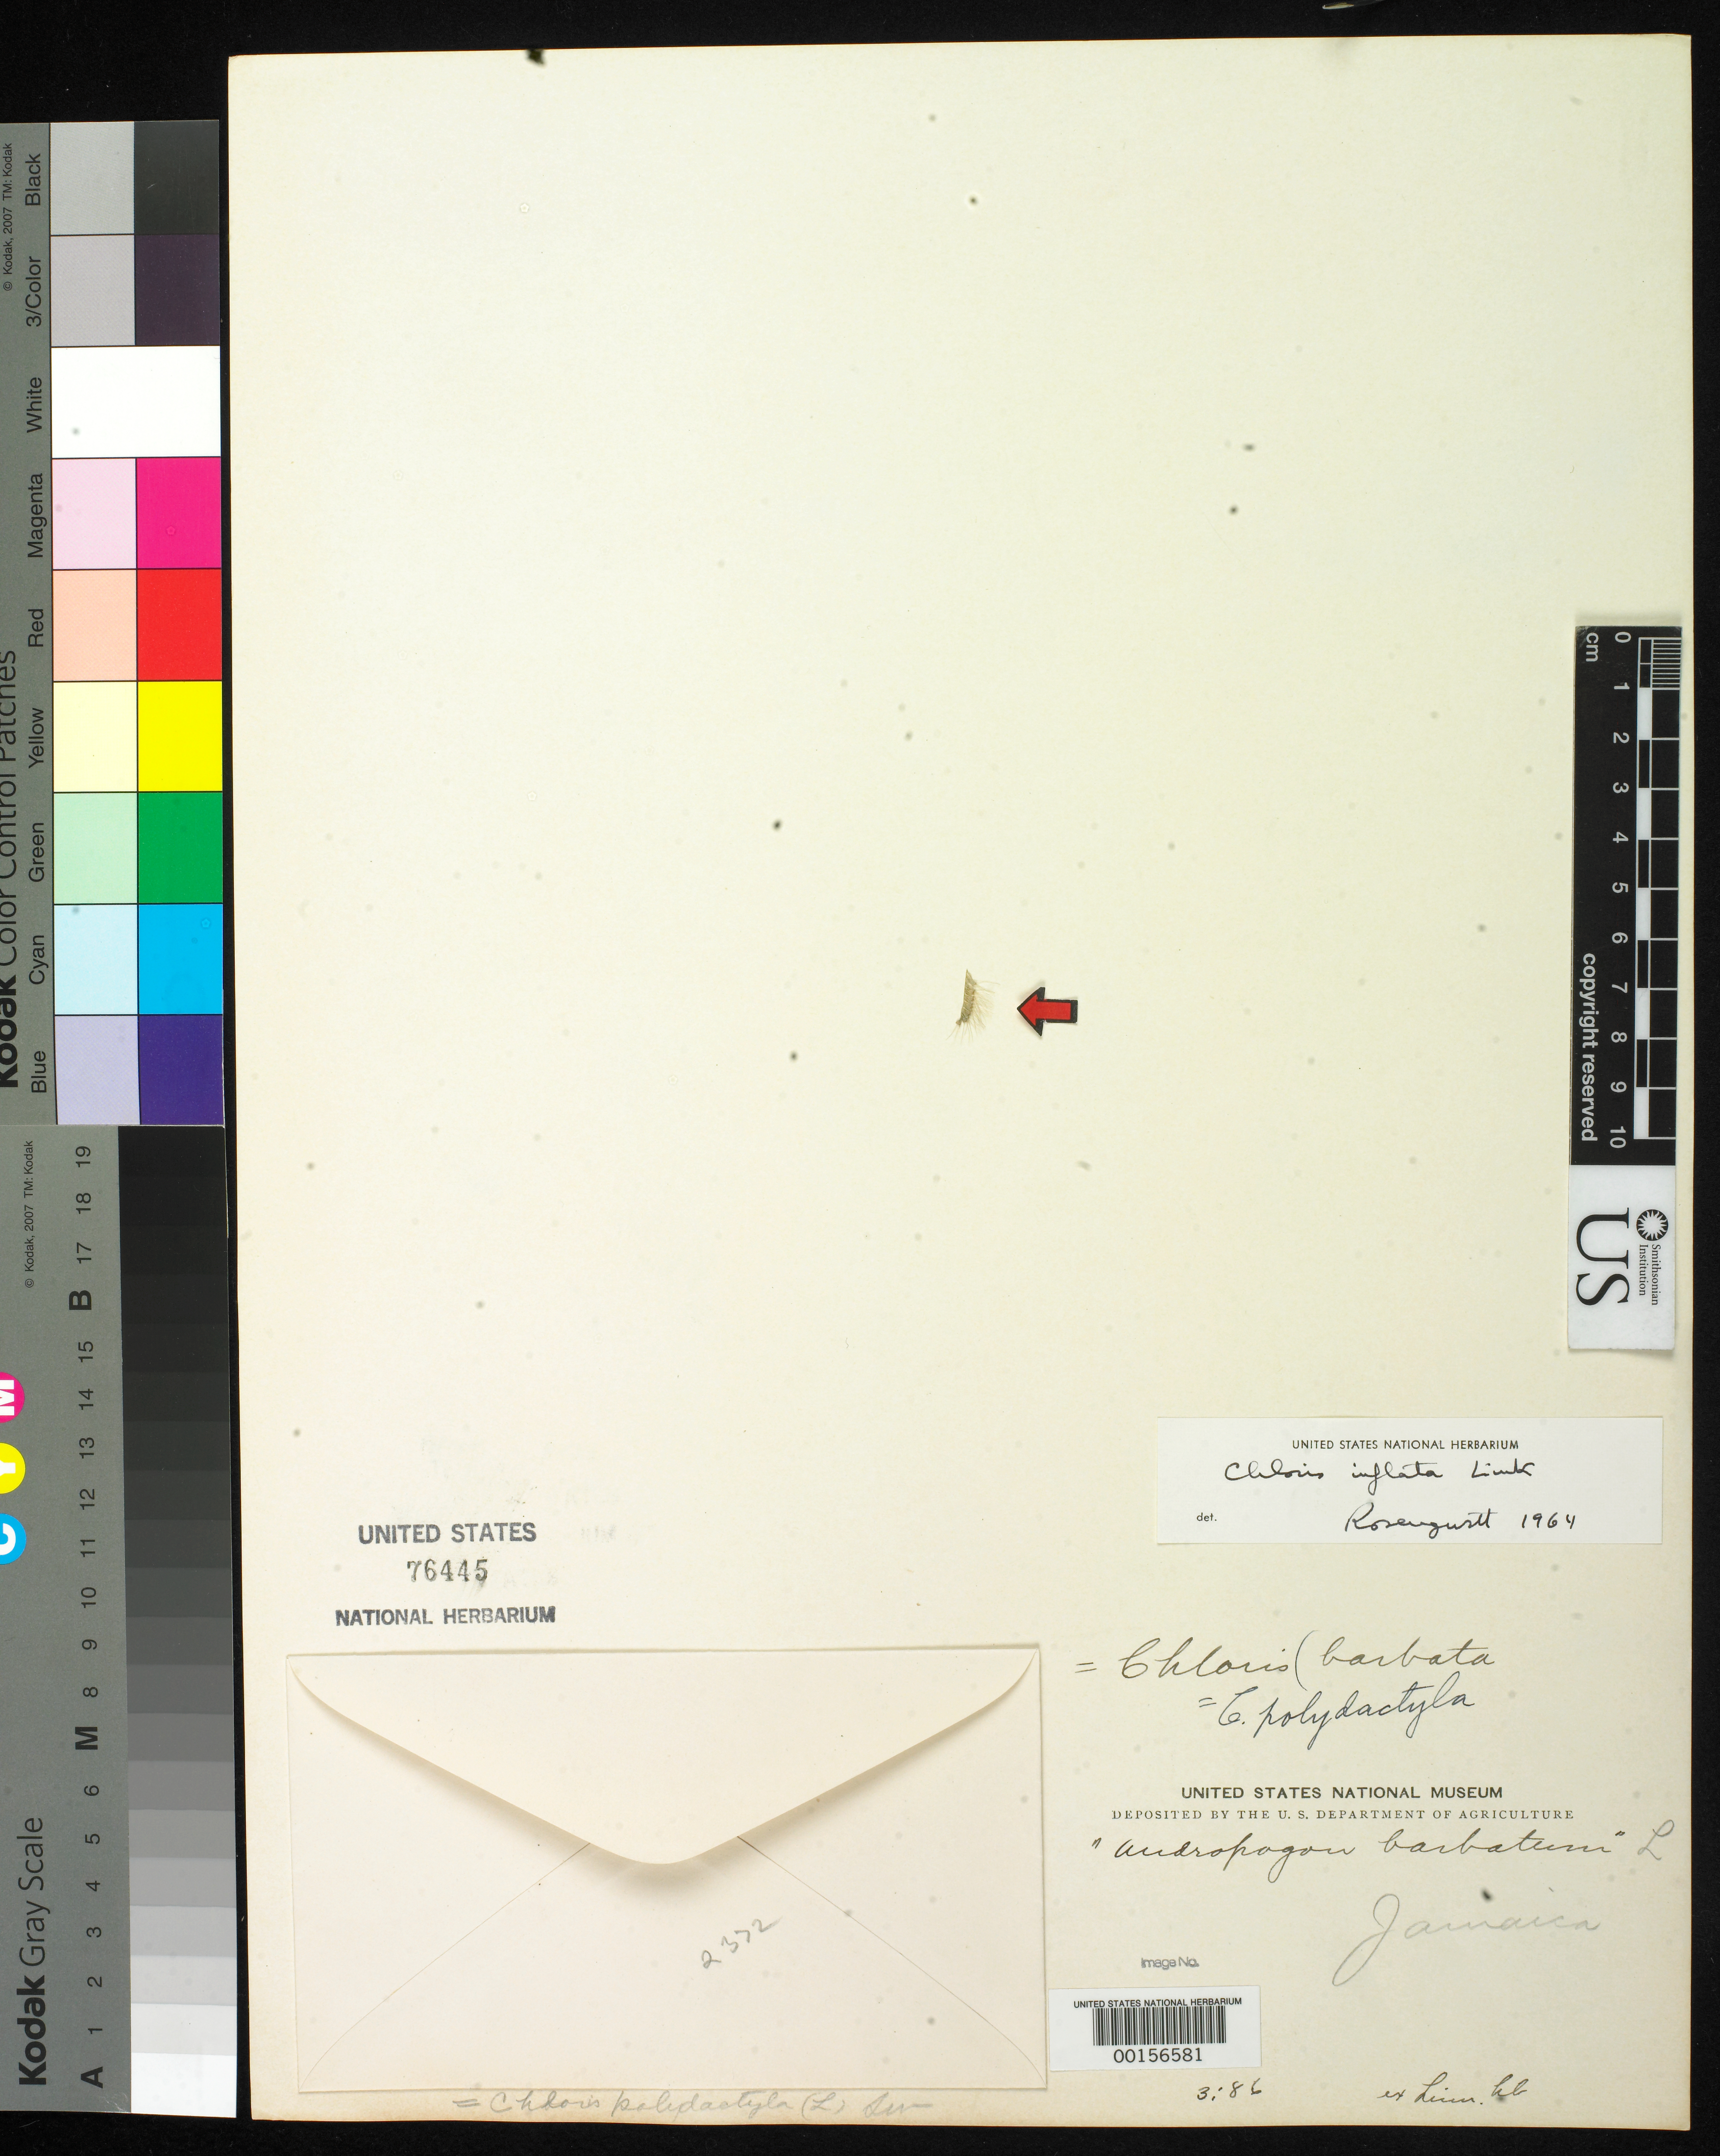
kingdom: Plantae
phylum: Tracheophyta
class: Liliopsida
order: Poales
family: Poaceae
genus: Andropogon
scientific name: Andropogon barbatus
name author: L.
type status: Type Fragment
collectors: S. W. Brown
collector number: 364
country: Jamaica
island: Greater Antilles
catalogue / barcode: US 76445